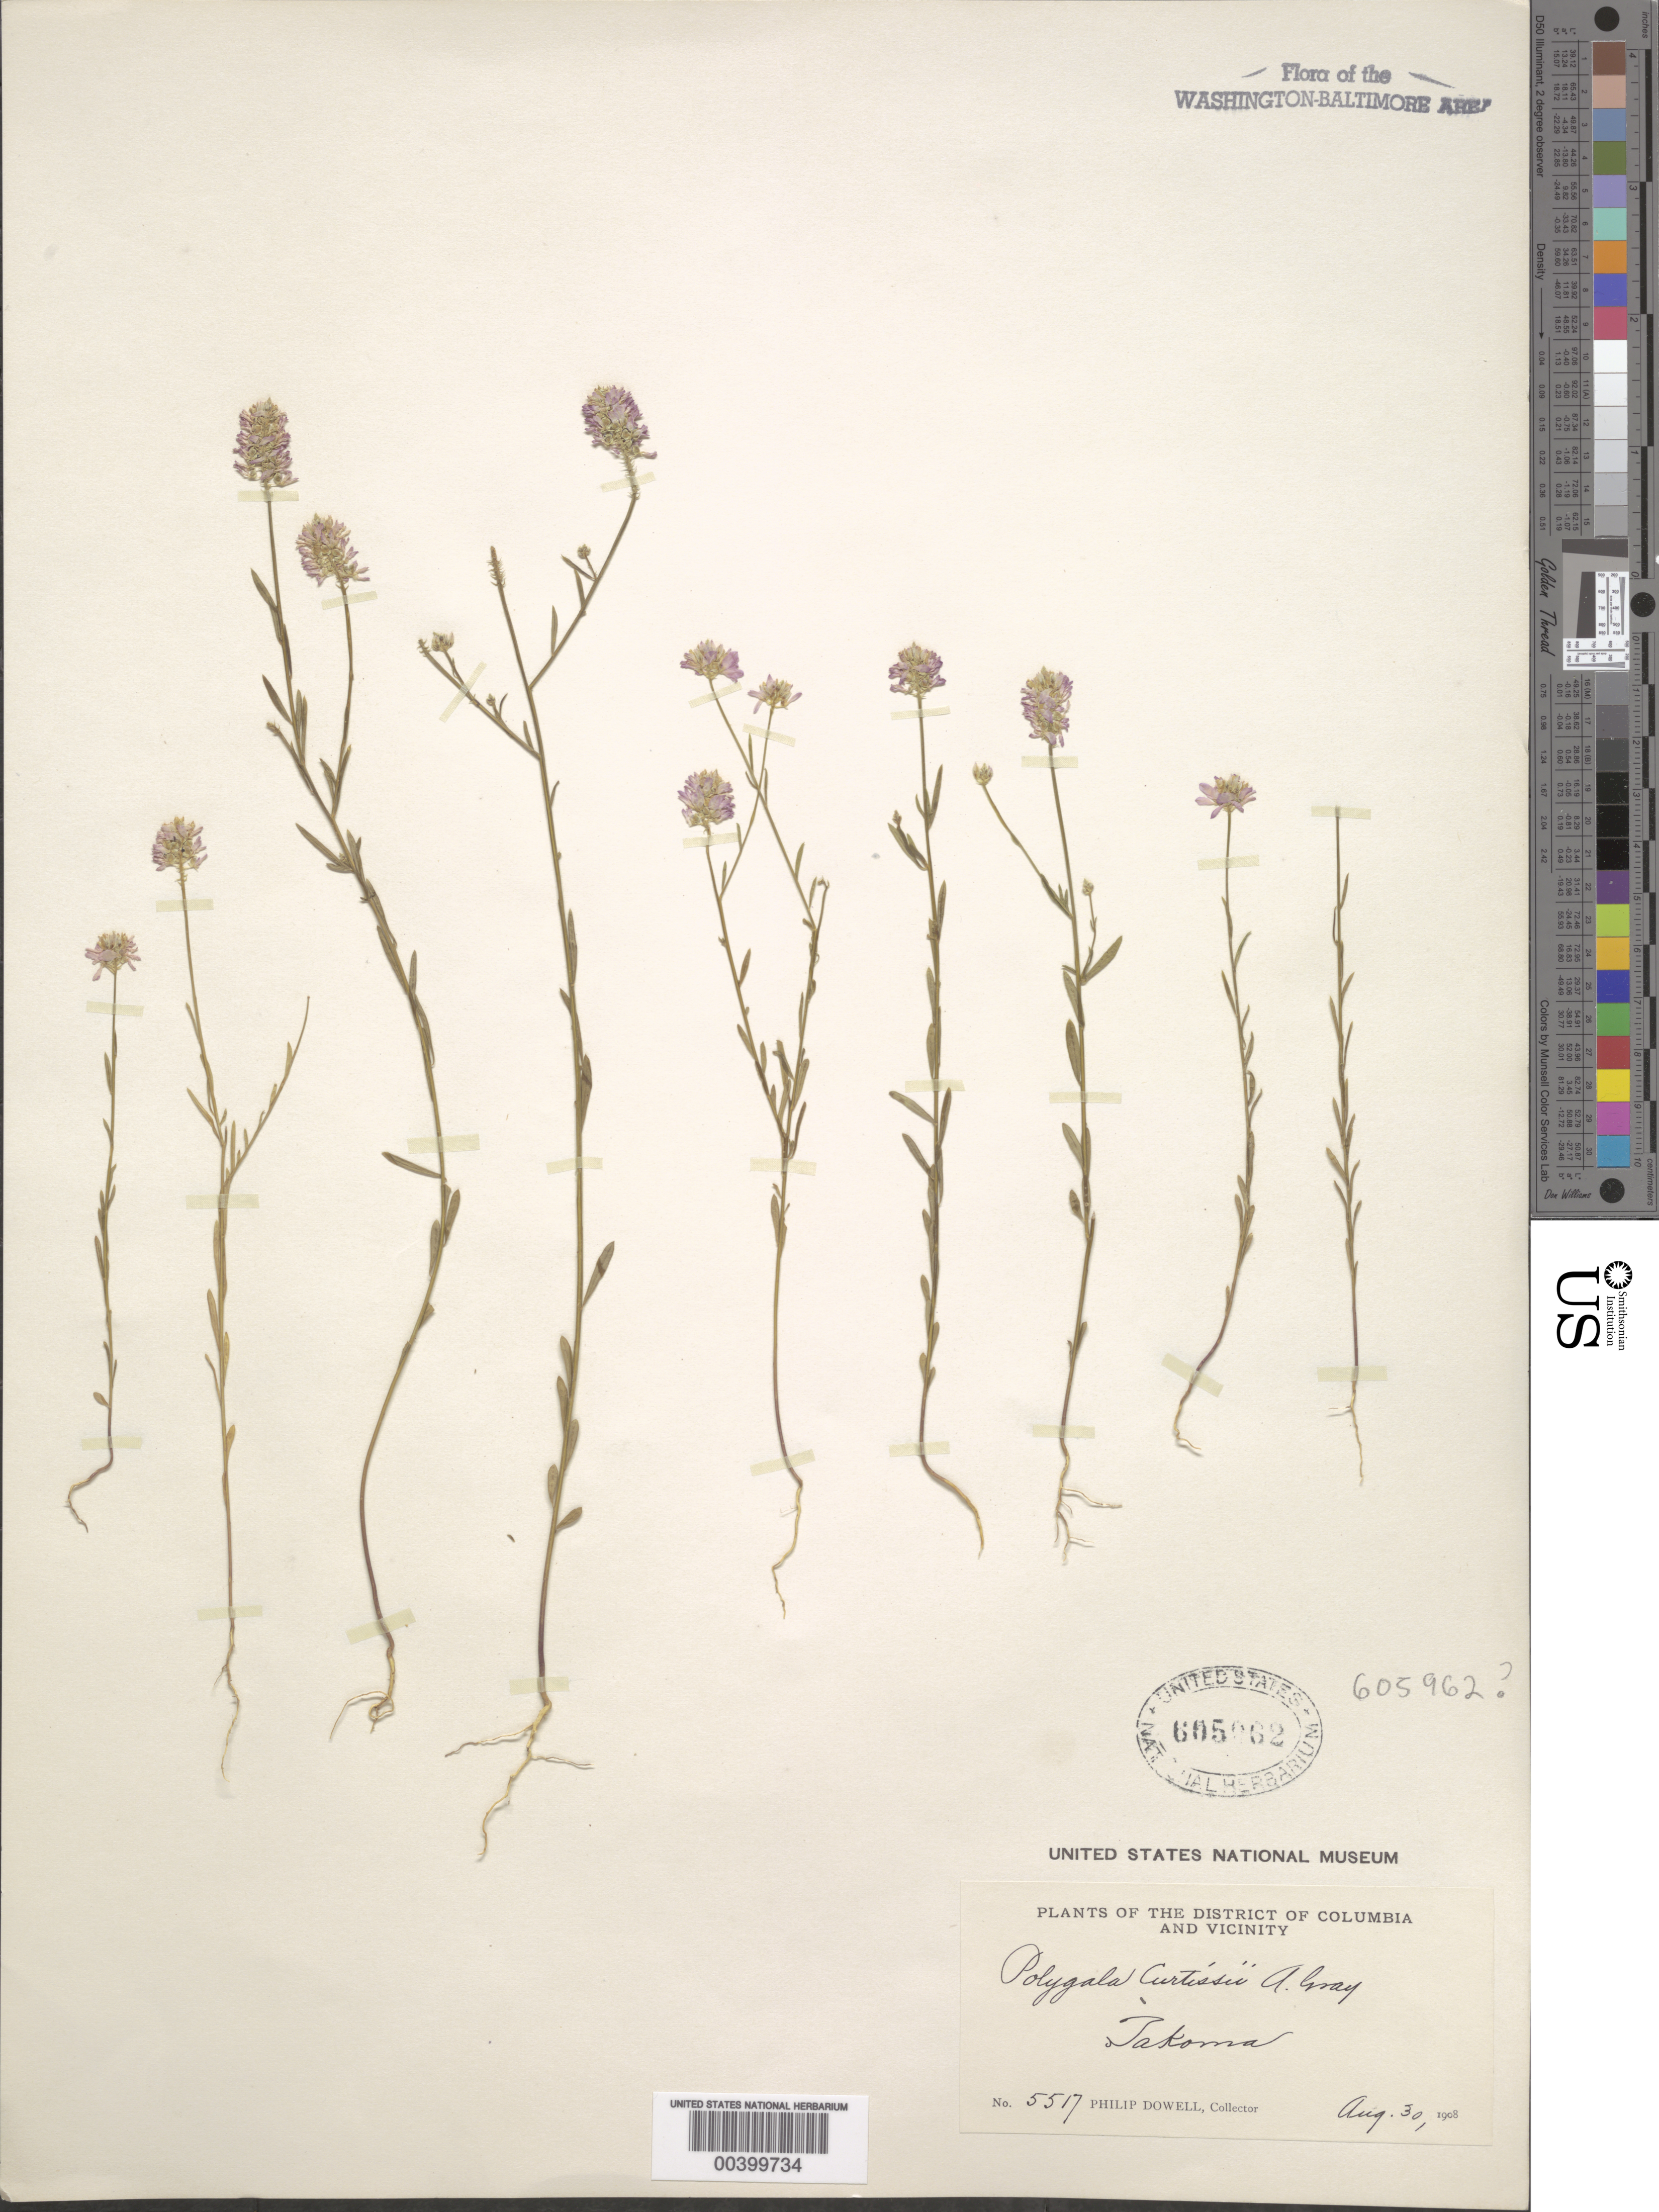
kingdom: Plantae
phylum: Tracheophyta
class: Magnoliopsida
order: Fabales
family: Polygalaceae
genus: Polygala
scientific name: Polygala curtissii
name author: A. Gray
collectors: P. Dowell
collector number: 5517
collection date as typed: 30 Aug 1908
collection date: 1908-08-30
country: United States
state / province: District of Columbia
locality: Takoma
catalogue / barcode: US 605962